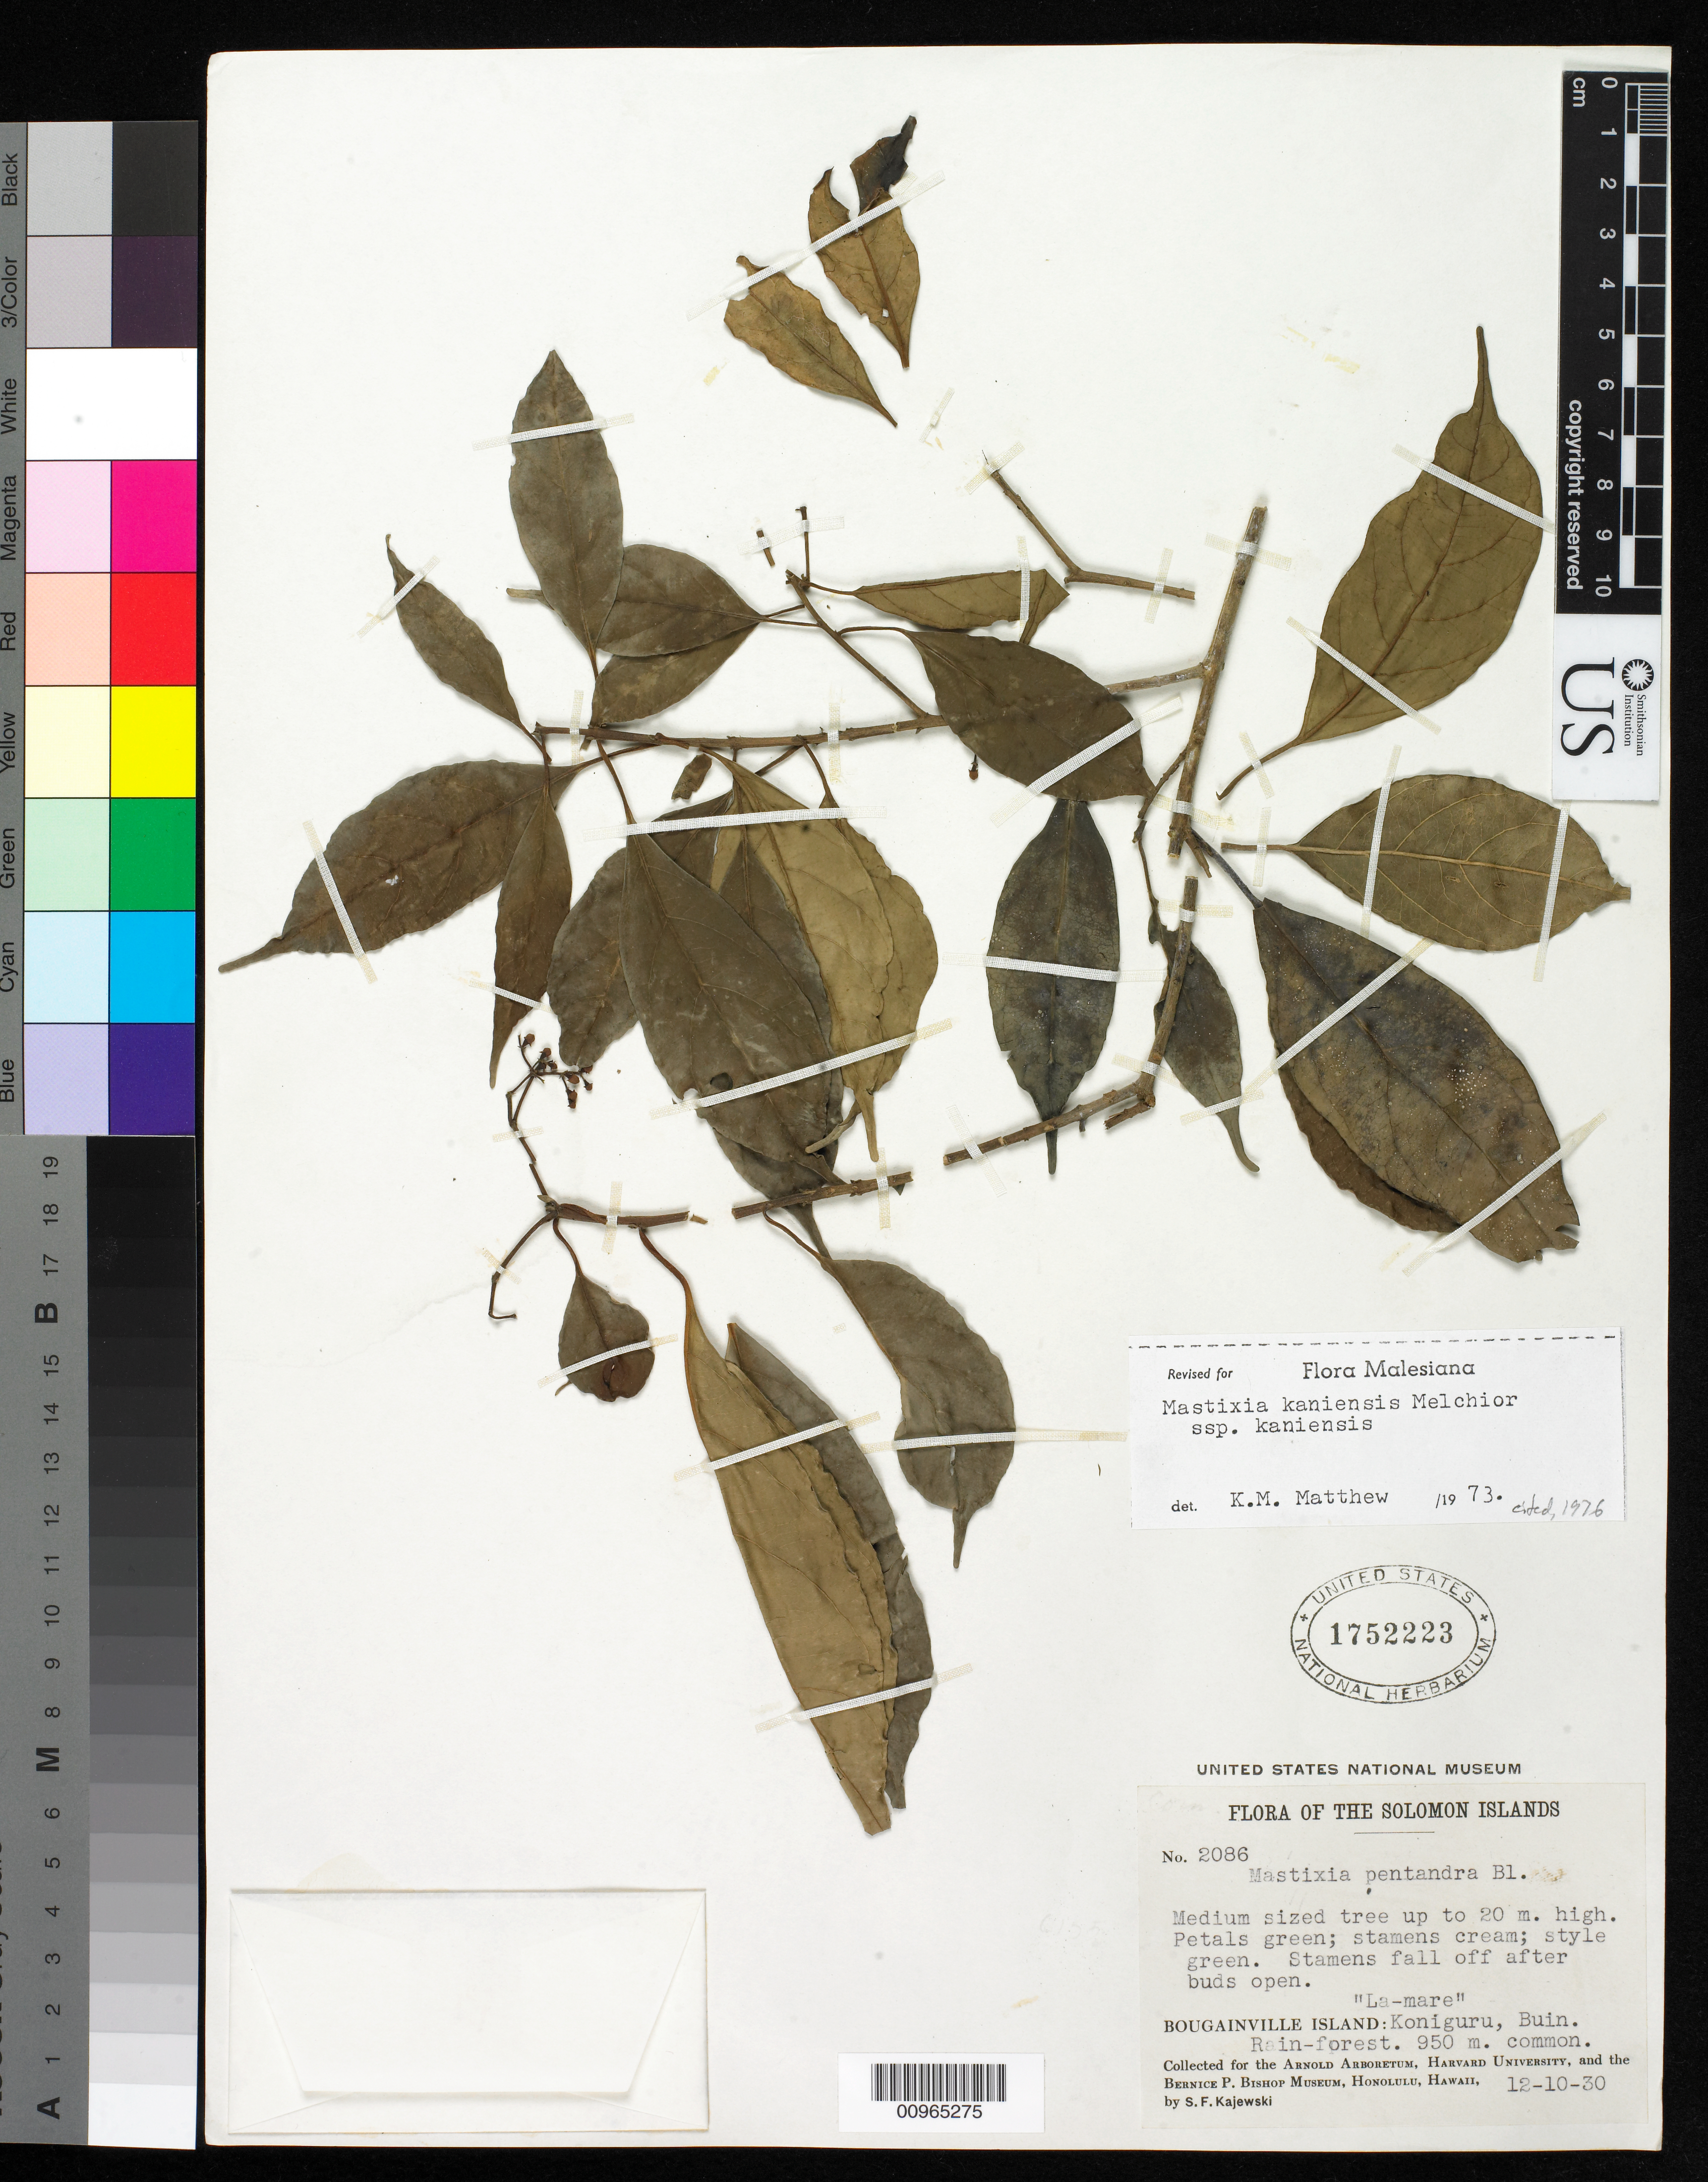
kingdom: Plantae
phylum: Tracheophyta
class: Magnoliopsida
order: Cornales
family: Nyssaceae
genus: Mastixia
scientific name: Mastixia kaniensis subsp. kaniensis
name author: Melch.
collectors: S. Kajewski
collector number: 2086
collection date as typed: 12 Oct 1930 or 10 Dec 1930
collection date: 1930-10-12 or 1930-12-10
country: Papua New Guinea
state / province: Bougainville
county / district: Buin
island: Bougainville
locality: Koniguru, Buin, Bougainville Island, Solomon Islands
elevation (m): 950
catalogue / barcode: US 1752223